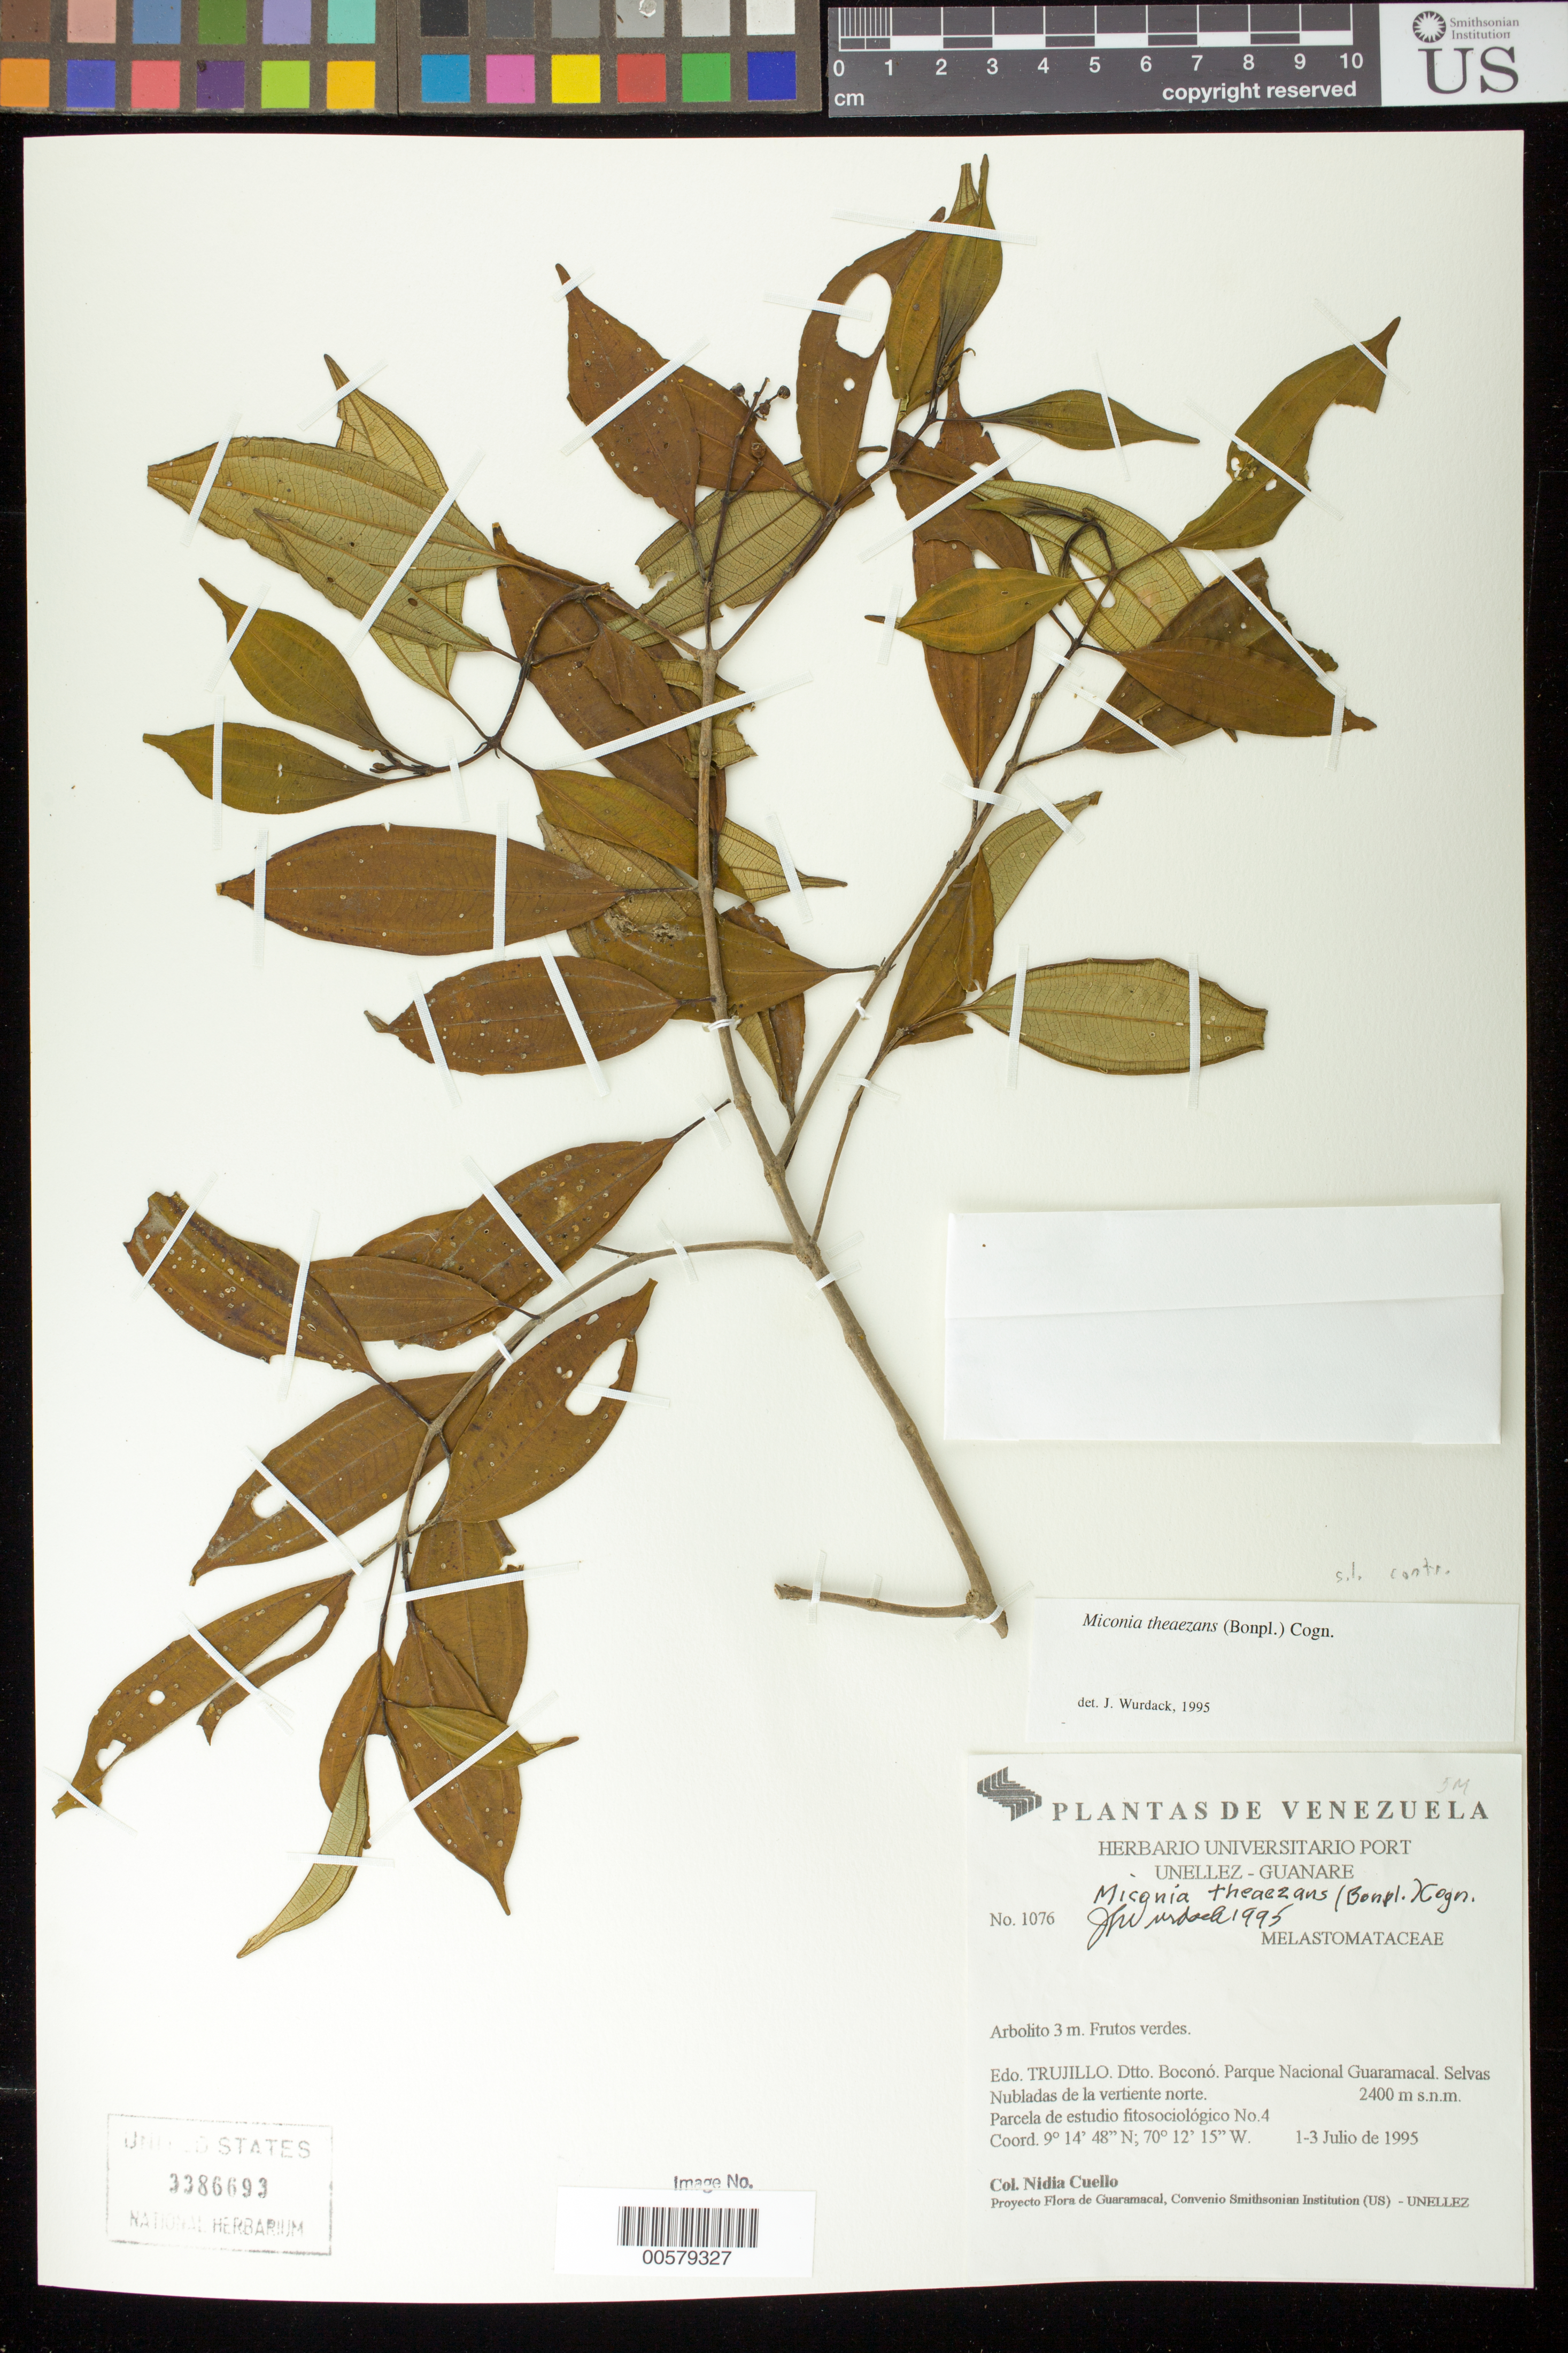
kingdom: Plantae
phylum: Tracheophyta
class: Magnoliopsida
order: Myrtales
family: Melastomataceae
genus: Miconia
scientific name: Miconia theizans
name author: (Bonpl.) Cogn.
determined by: Wurdack, John J., (US), US (UNITED STATES)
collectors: N. L. Cuello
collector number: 1076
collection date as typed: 01 Jul 1995 to 03 Jul 1995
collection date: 1995-07-01/1995-07-03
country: Venezuela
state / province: Trujillo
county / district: Boconó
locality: Parque Nacional Guaramacal. Vertiente N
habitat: Selvas Nubladas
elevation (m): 2400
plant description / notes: PORT, US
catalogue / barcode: US 3386693